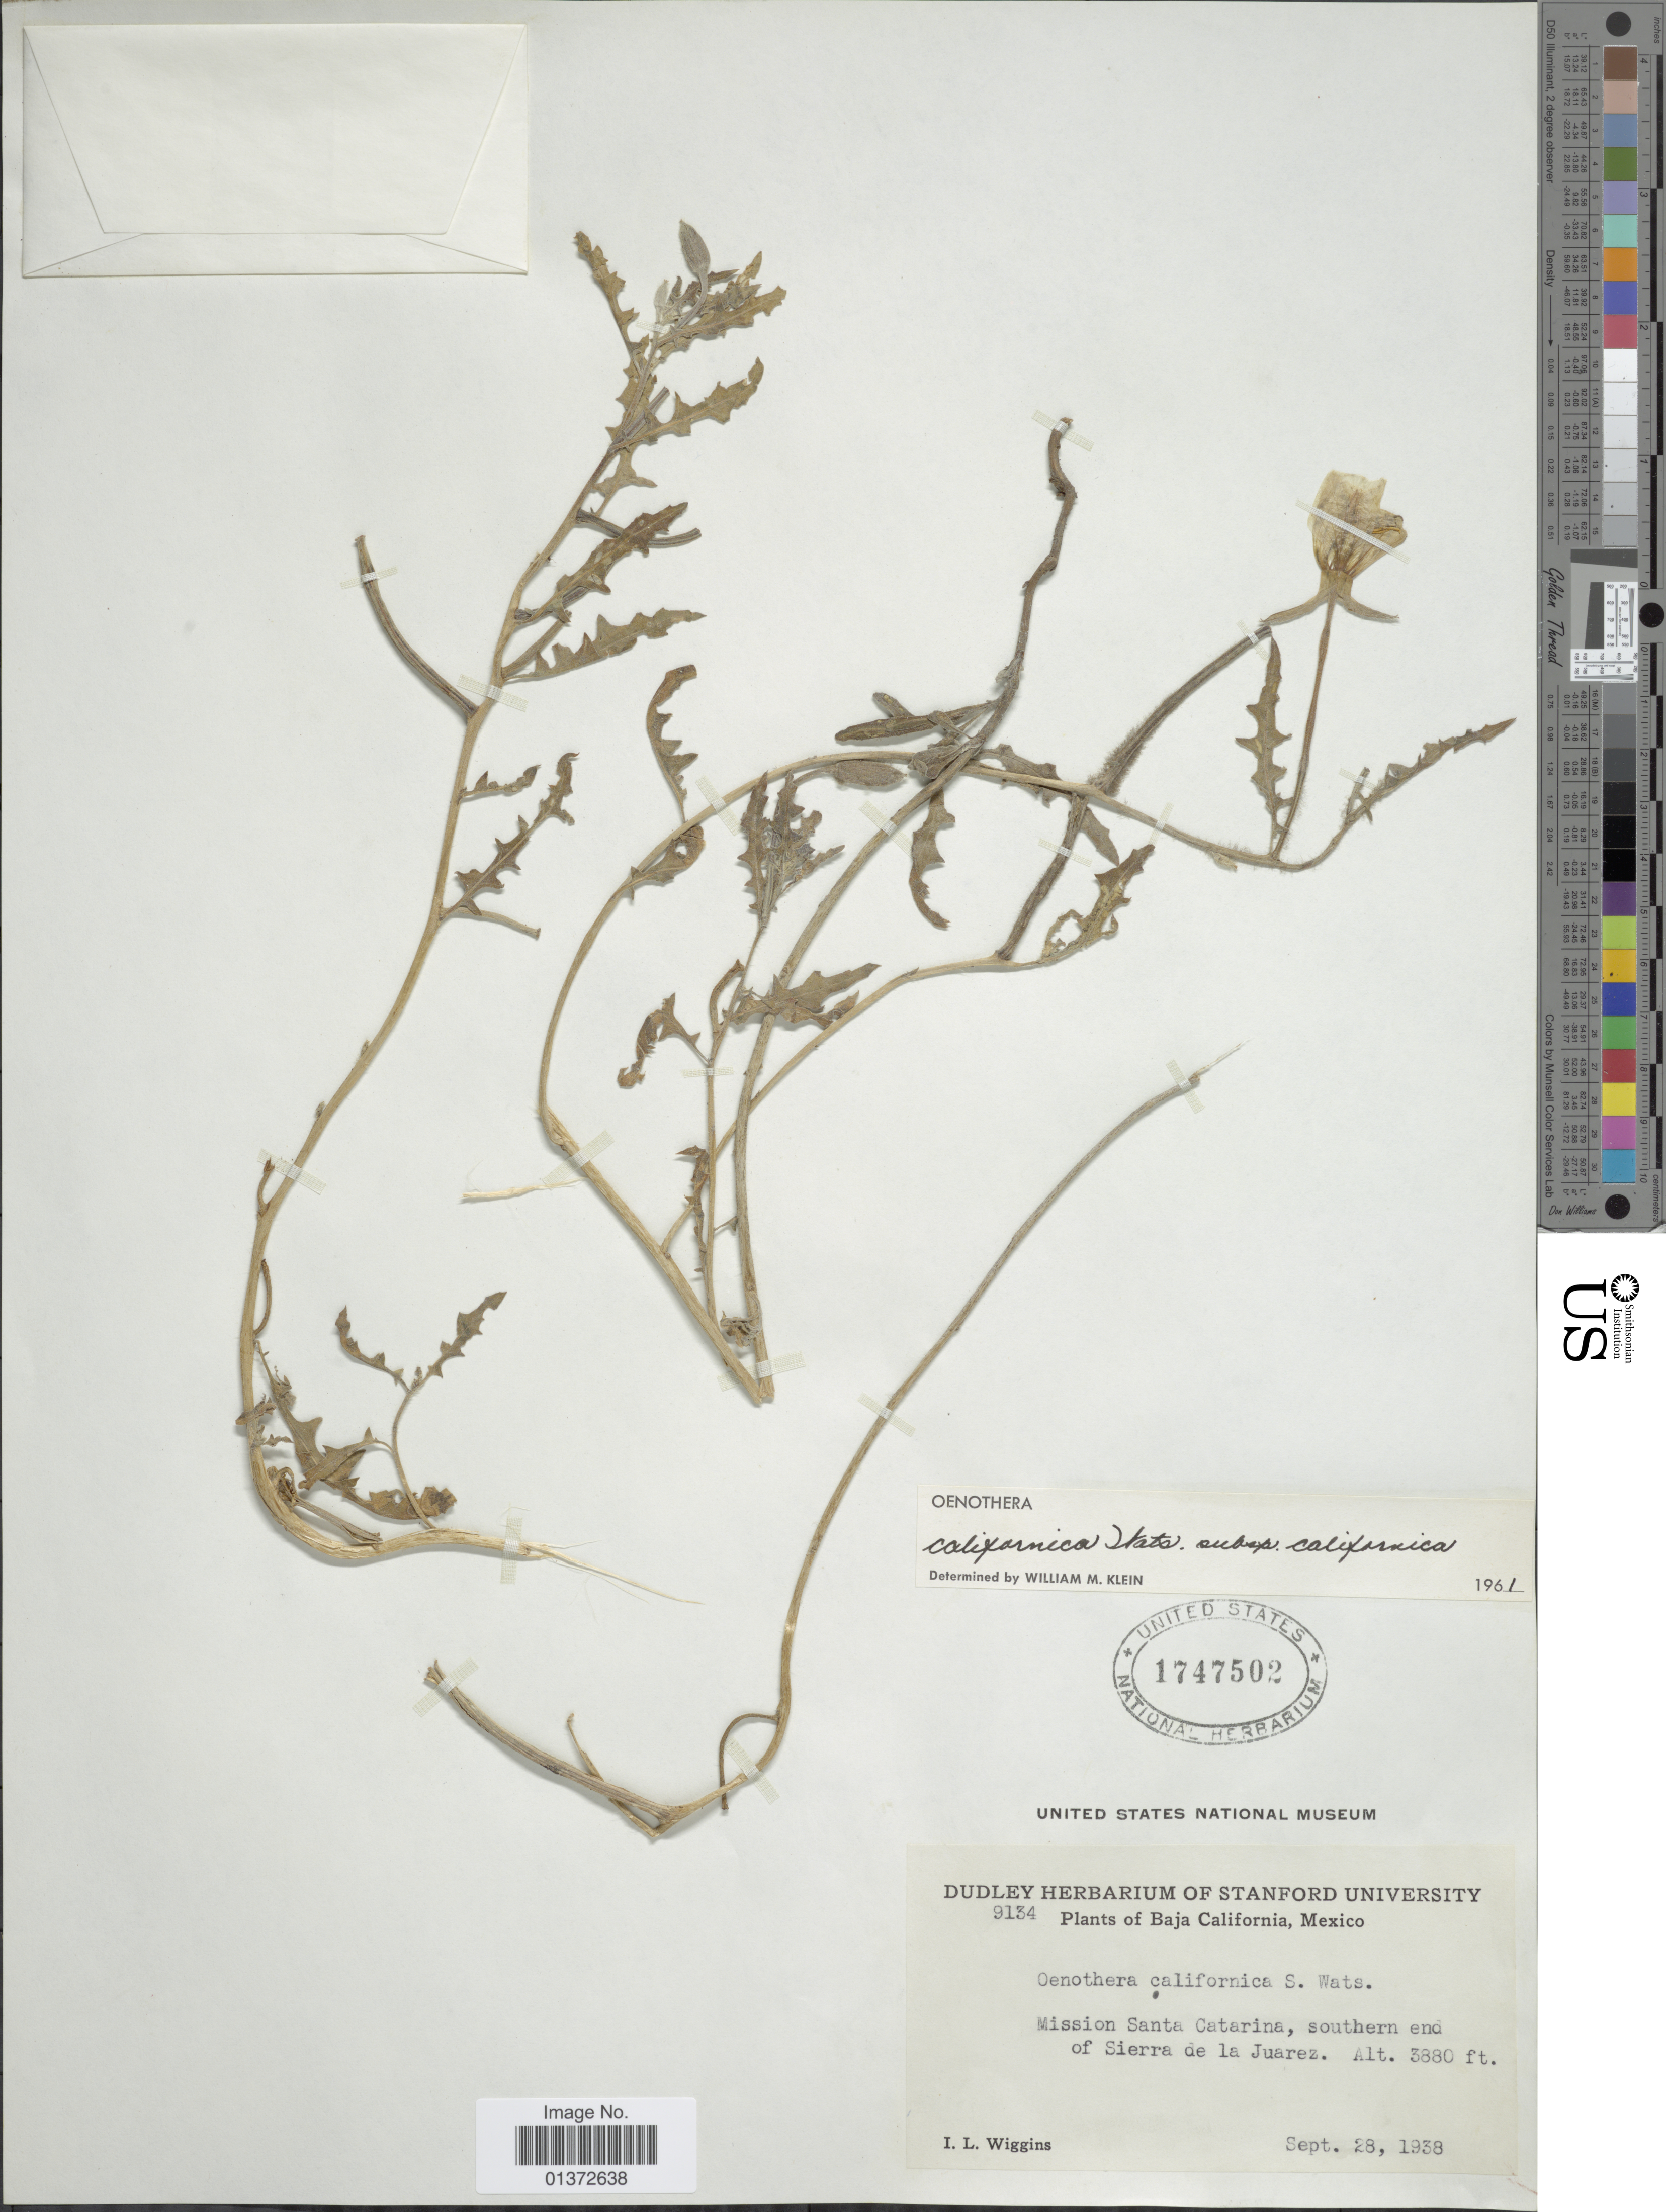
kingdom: Plantae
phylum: Tracheophyta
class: Magnoliopsida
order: Myrtales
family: Onagraceae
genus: Oenothera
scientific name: Oenothera avita subsp. californica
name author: (S. Watson) W.L. Wagner & Gandhi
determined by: Wagner, W. L., (BOT), Smithsonian Institution - National Museum of Natural History (UNITED STATES)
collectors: I. L. Wiggins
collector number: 9134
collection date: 1938-09-28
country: Mexico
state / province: Baja California Norte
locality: Mission Santa Catarina, southern end of Sierra de la Juarez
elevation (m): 1183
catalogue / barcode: US 1747502